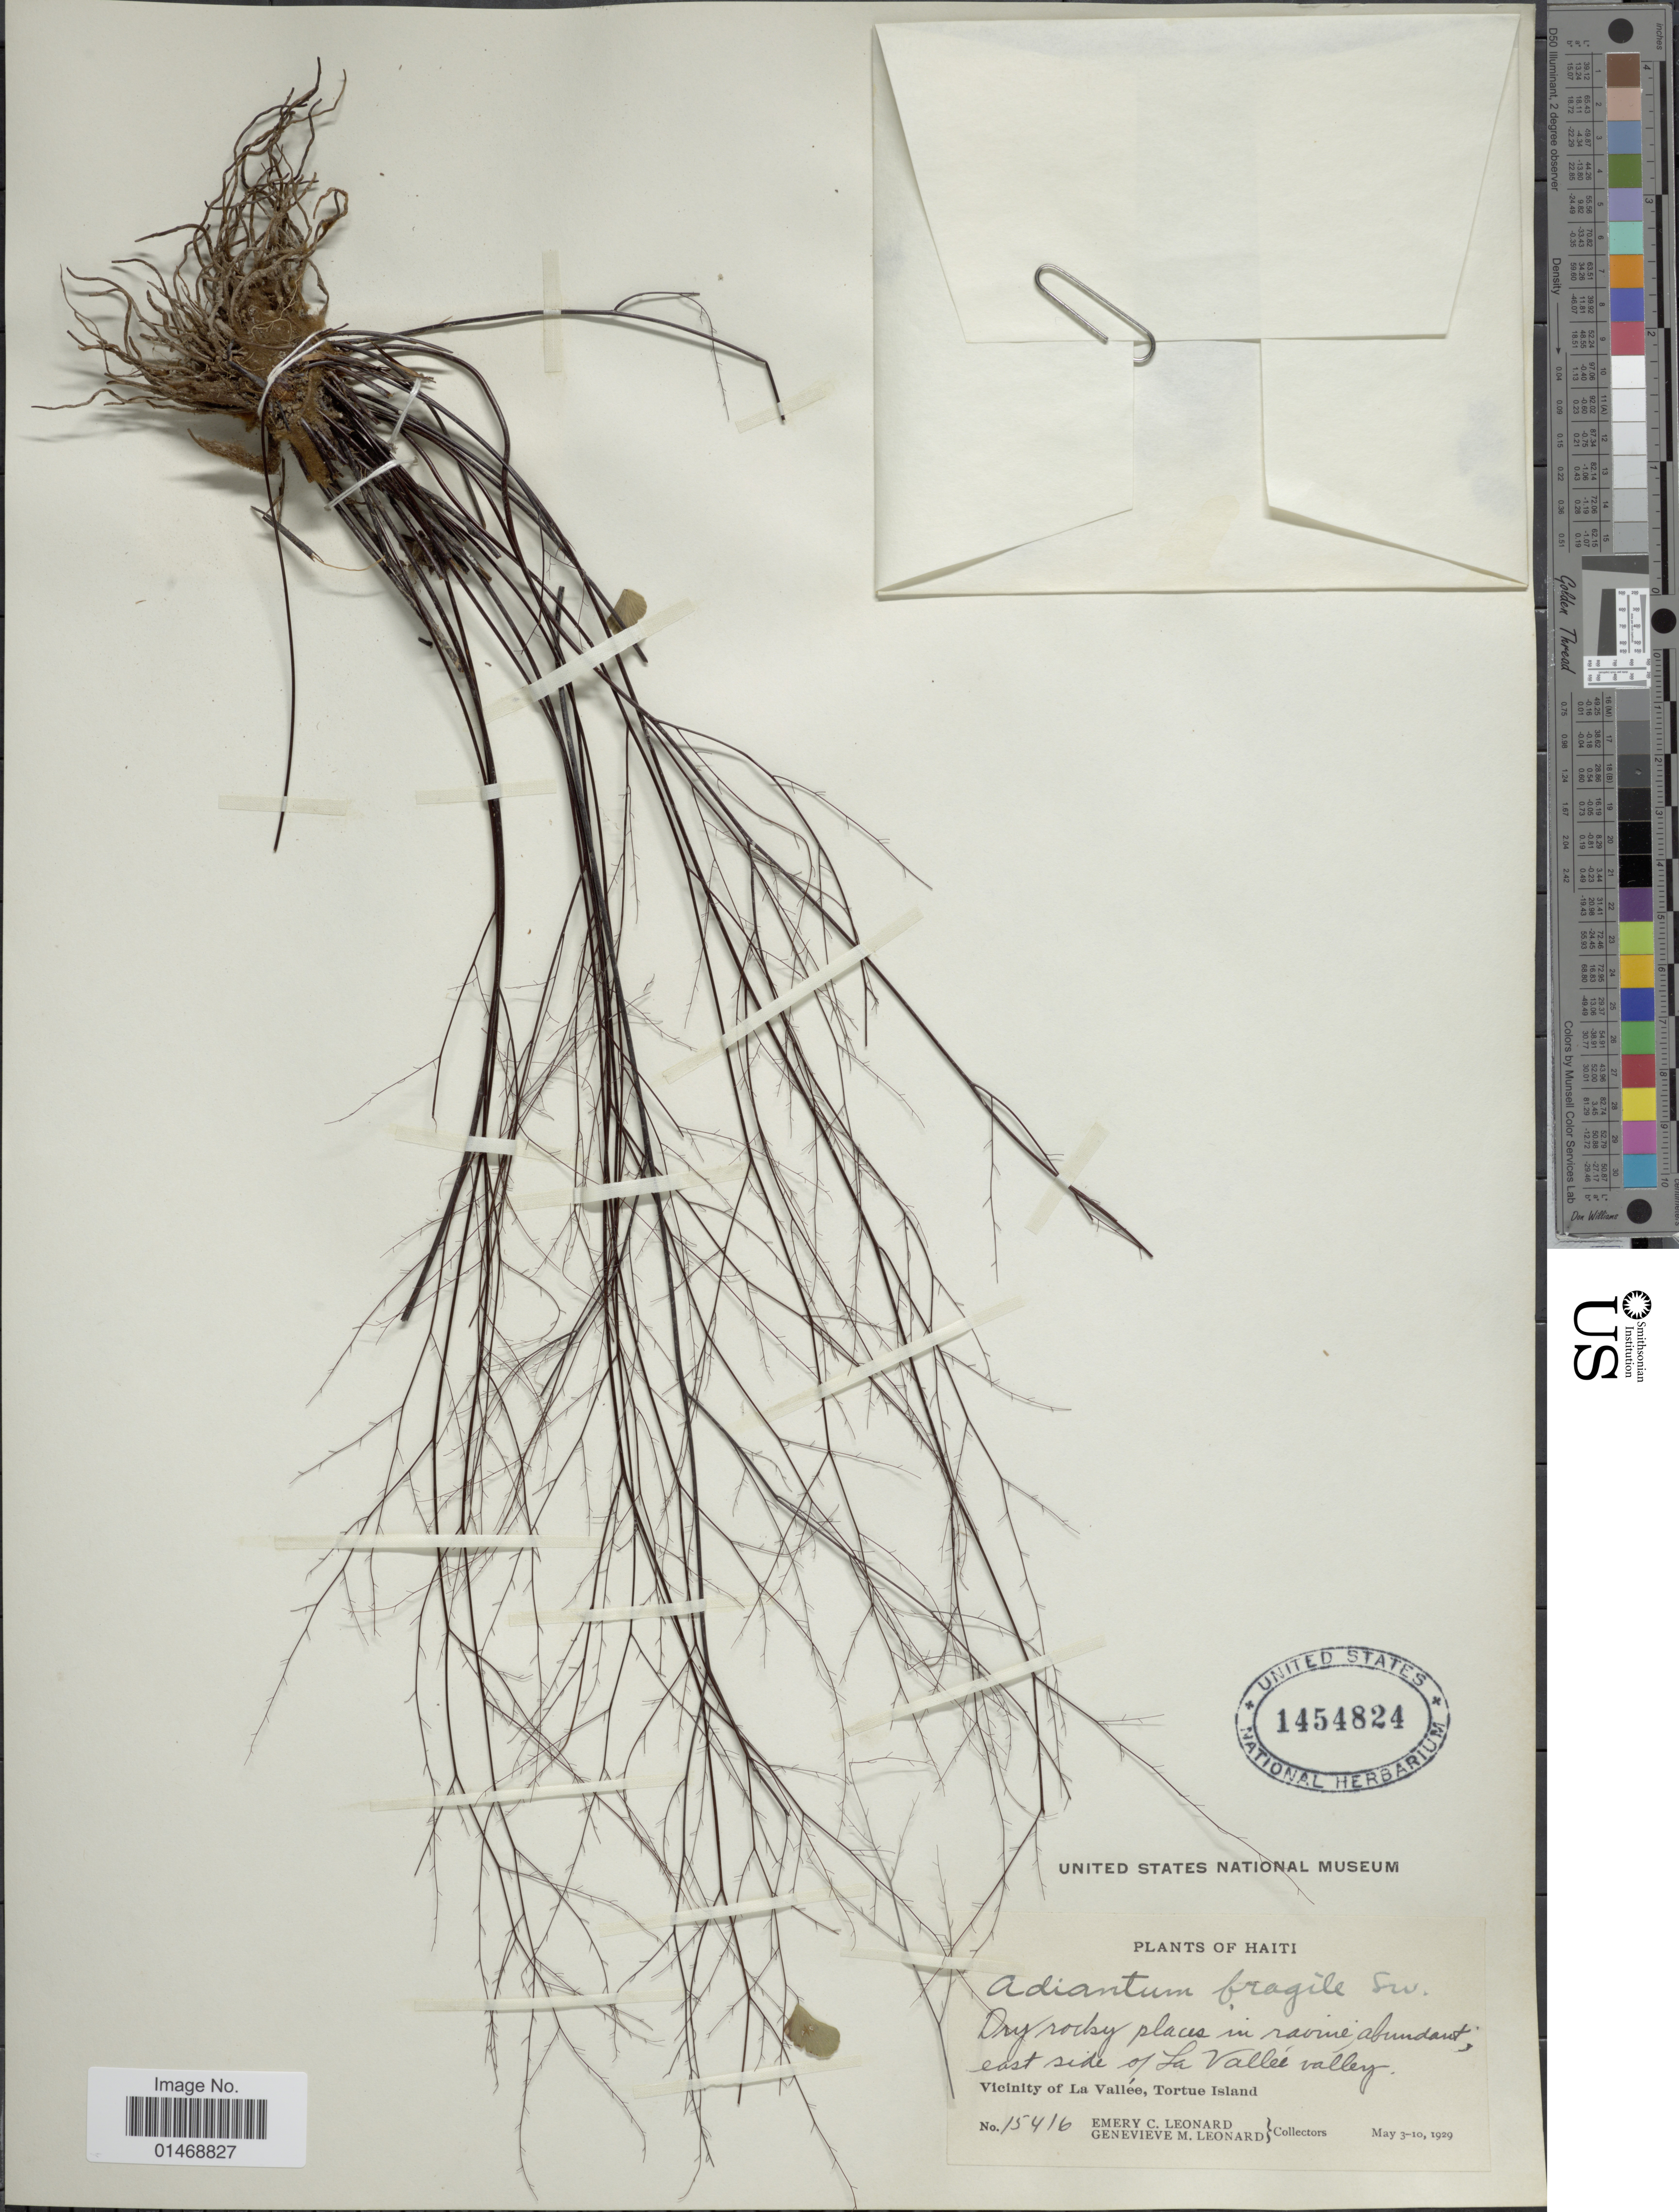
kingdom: Plantae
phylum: Tracheophyta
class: Polypodiopsida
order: Polypodiales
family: Pteridaceae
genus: Adiantum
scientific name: Adiantum fragile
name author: Sw.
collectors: E. C. Leonard & G. M. Leonard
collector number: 15416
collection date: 1929-05-03/1929-05-10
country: Haiti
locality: East side of La Vallée valley, Vicinity of La Vallée, Tortue Island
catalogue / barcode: US 1454824